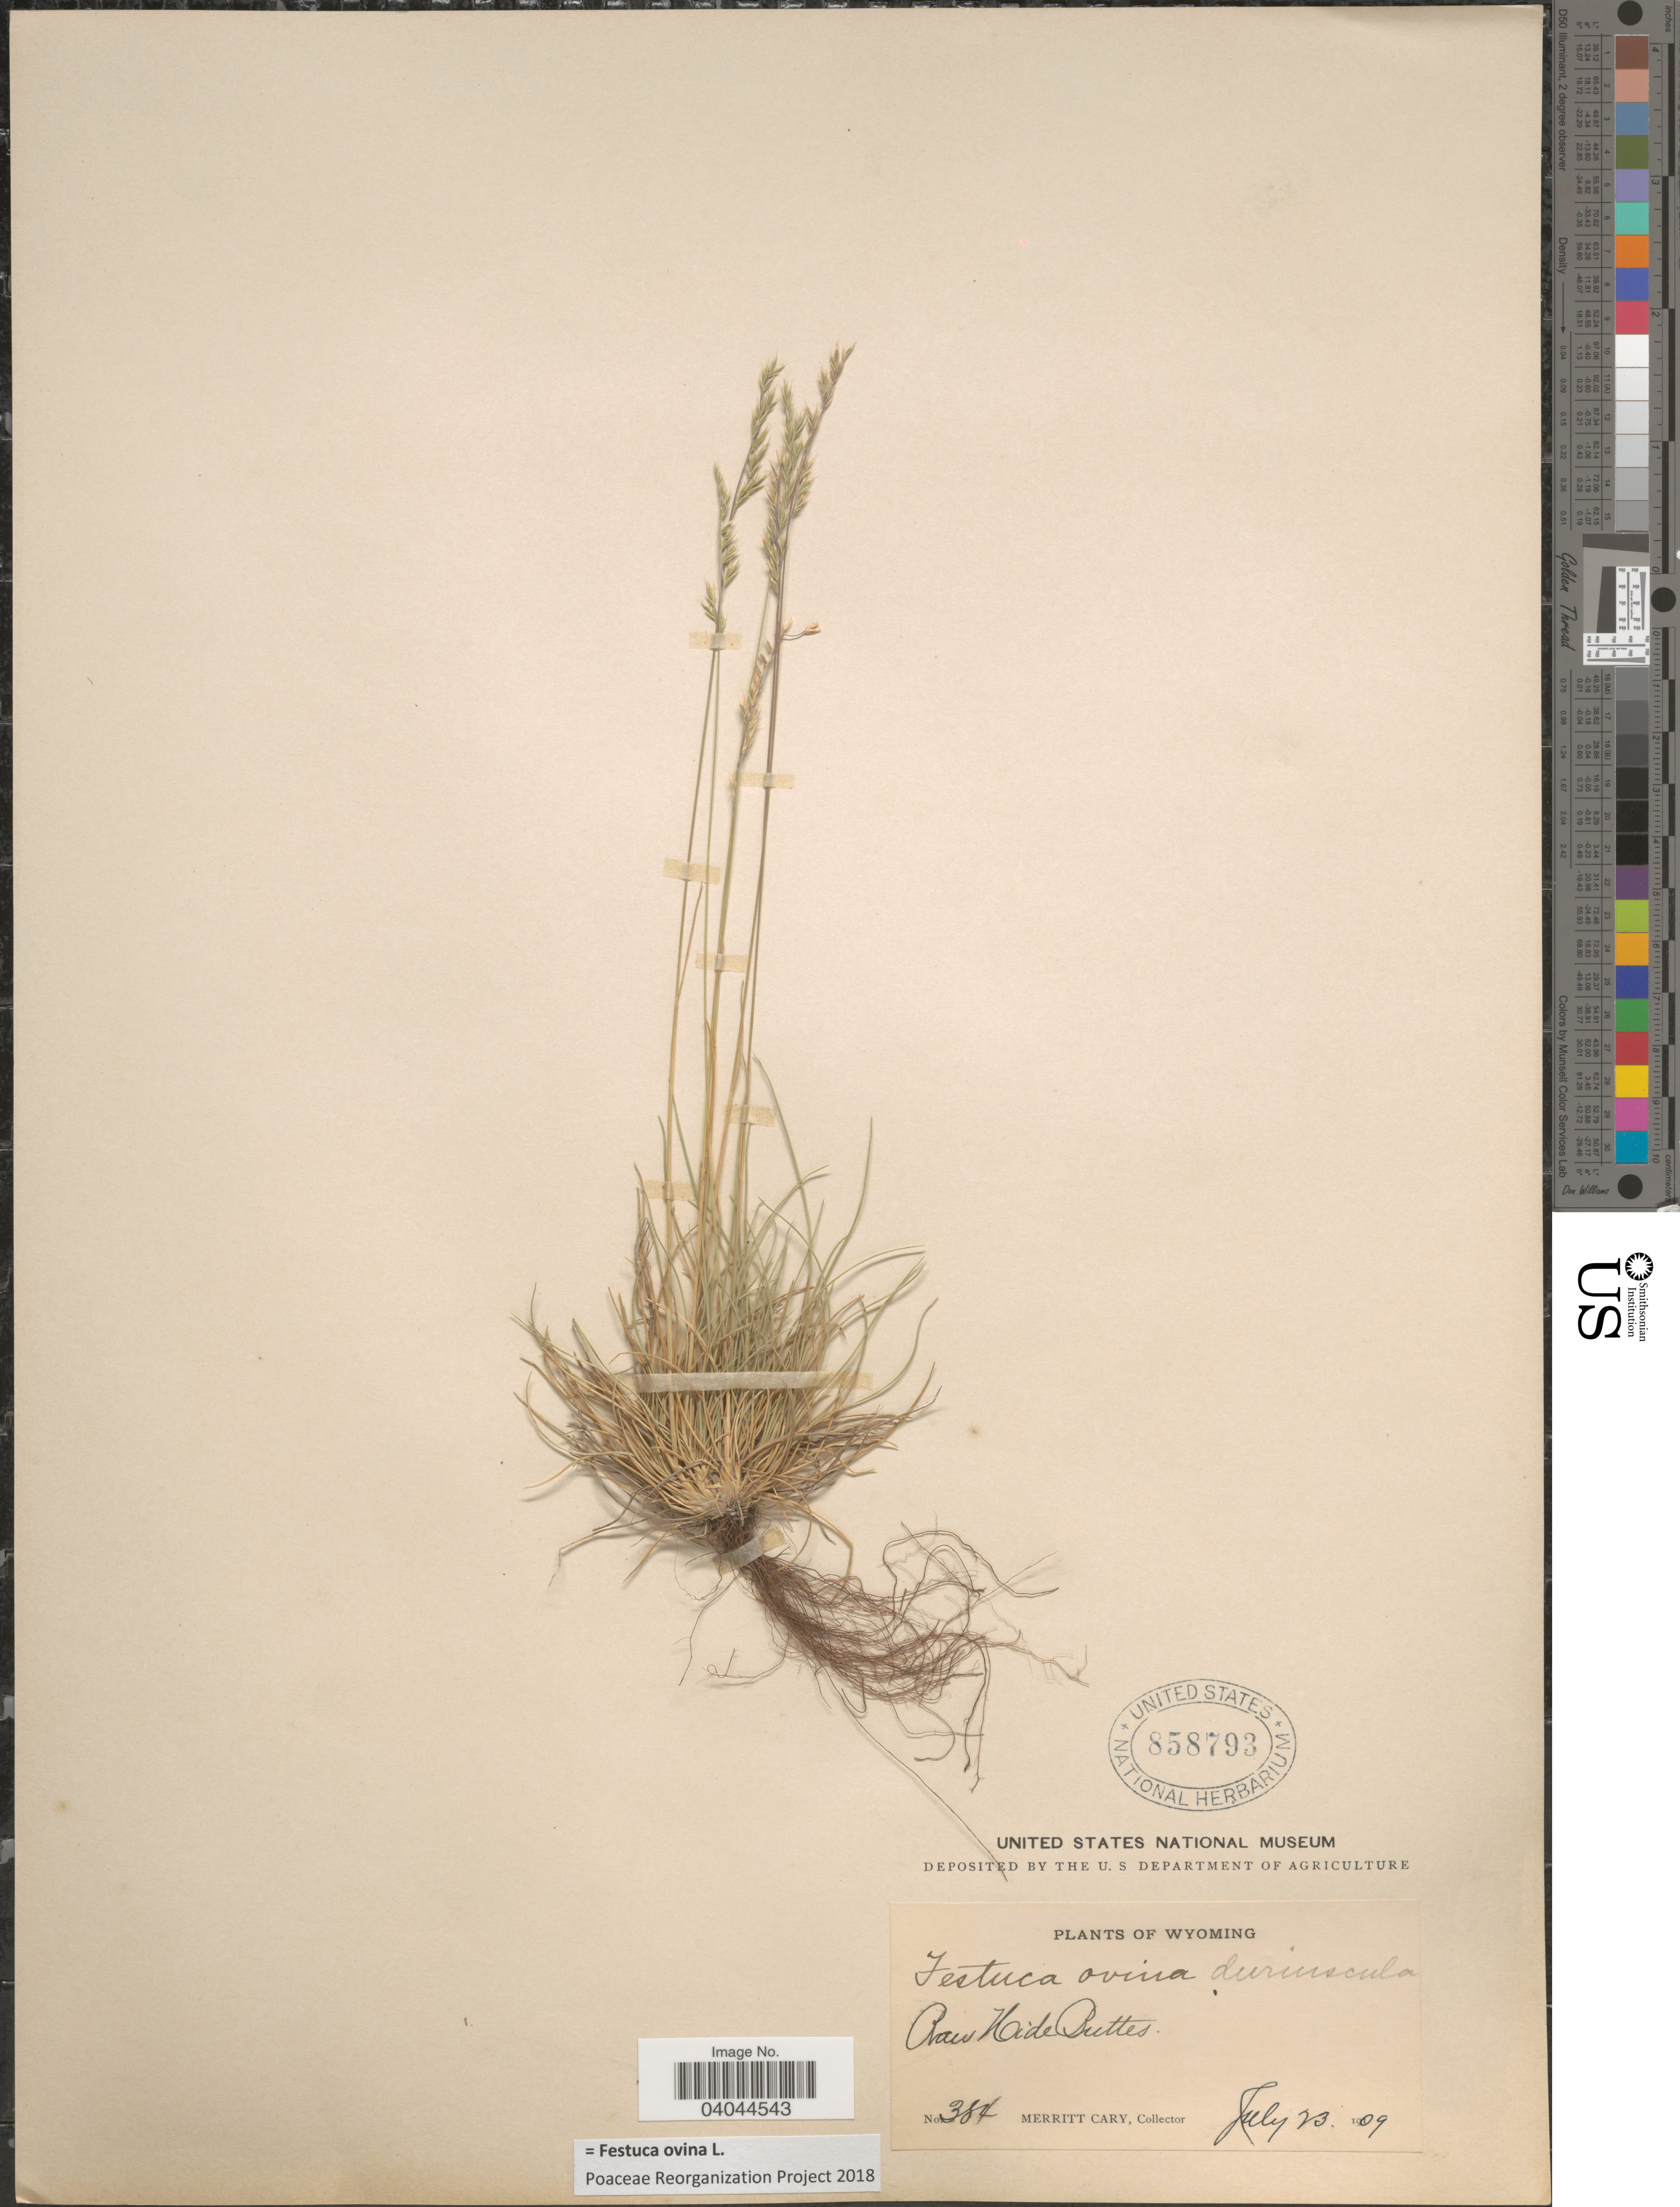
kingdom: Plantae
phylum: Tracheophyta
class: Liliopsida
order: Poales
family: Poaceae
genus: Festuca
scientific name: Festuca ovina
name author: L.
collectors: M. Cary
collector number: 384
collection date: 1909-07-23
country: United States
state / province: Wyoming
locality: Raw Hide Buttes.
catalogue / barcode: US 858793